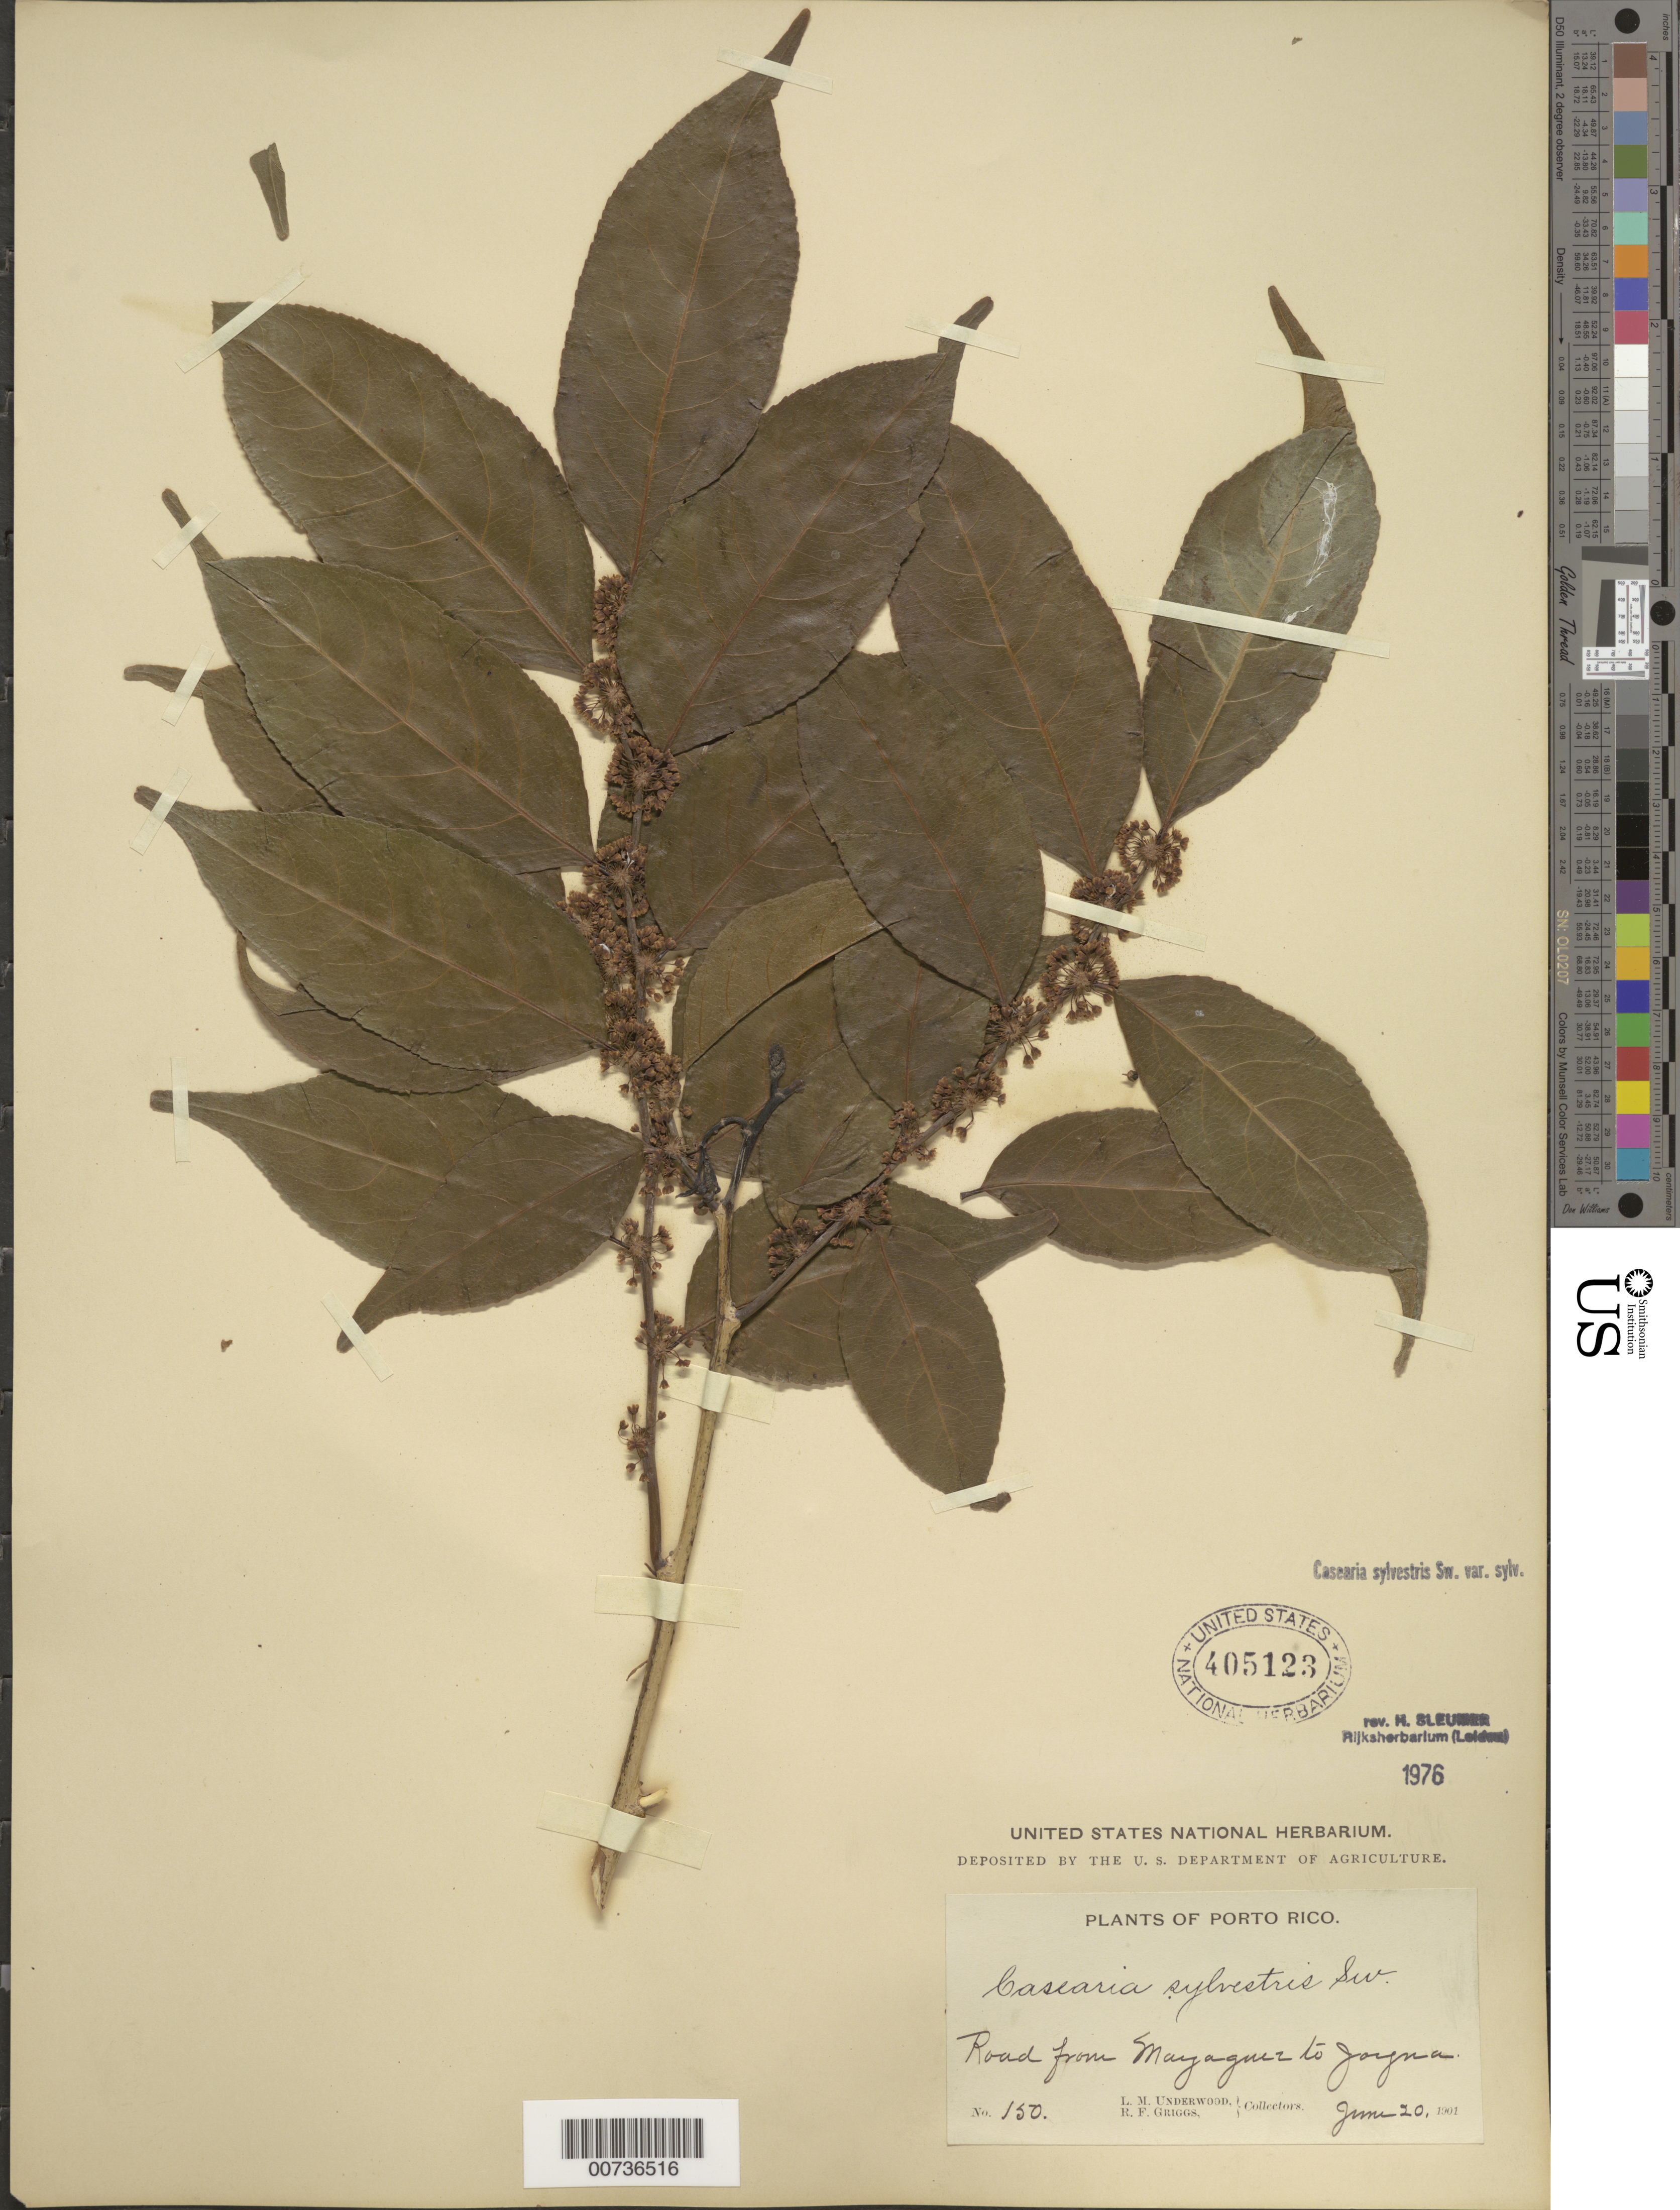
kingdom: Plantae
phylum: Tracheophyta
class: Magnoliopsida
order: Malpighiales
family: Salicaceae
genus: Casearia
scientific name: Casearia sylvestris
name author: Sw.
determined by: Sleumer, H. O.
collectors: L. M. Underwood & R. F. Griggs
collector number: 150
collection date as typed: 10 Jun 1901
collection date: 1901-06-10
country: Puerto Rico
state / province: Mayagüez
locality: Road from Mayaguez to Jayuya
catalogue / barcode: US 405123